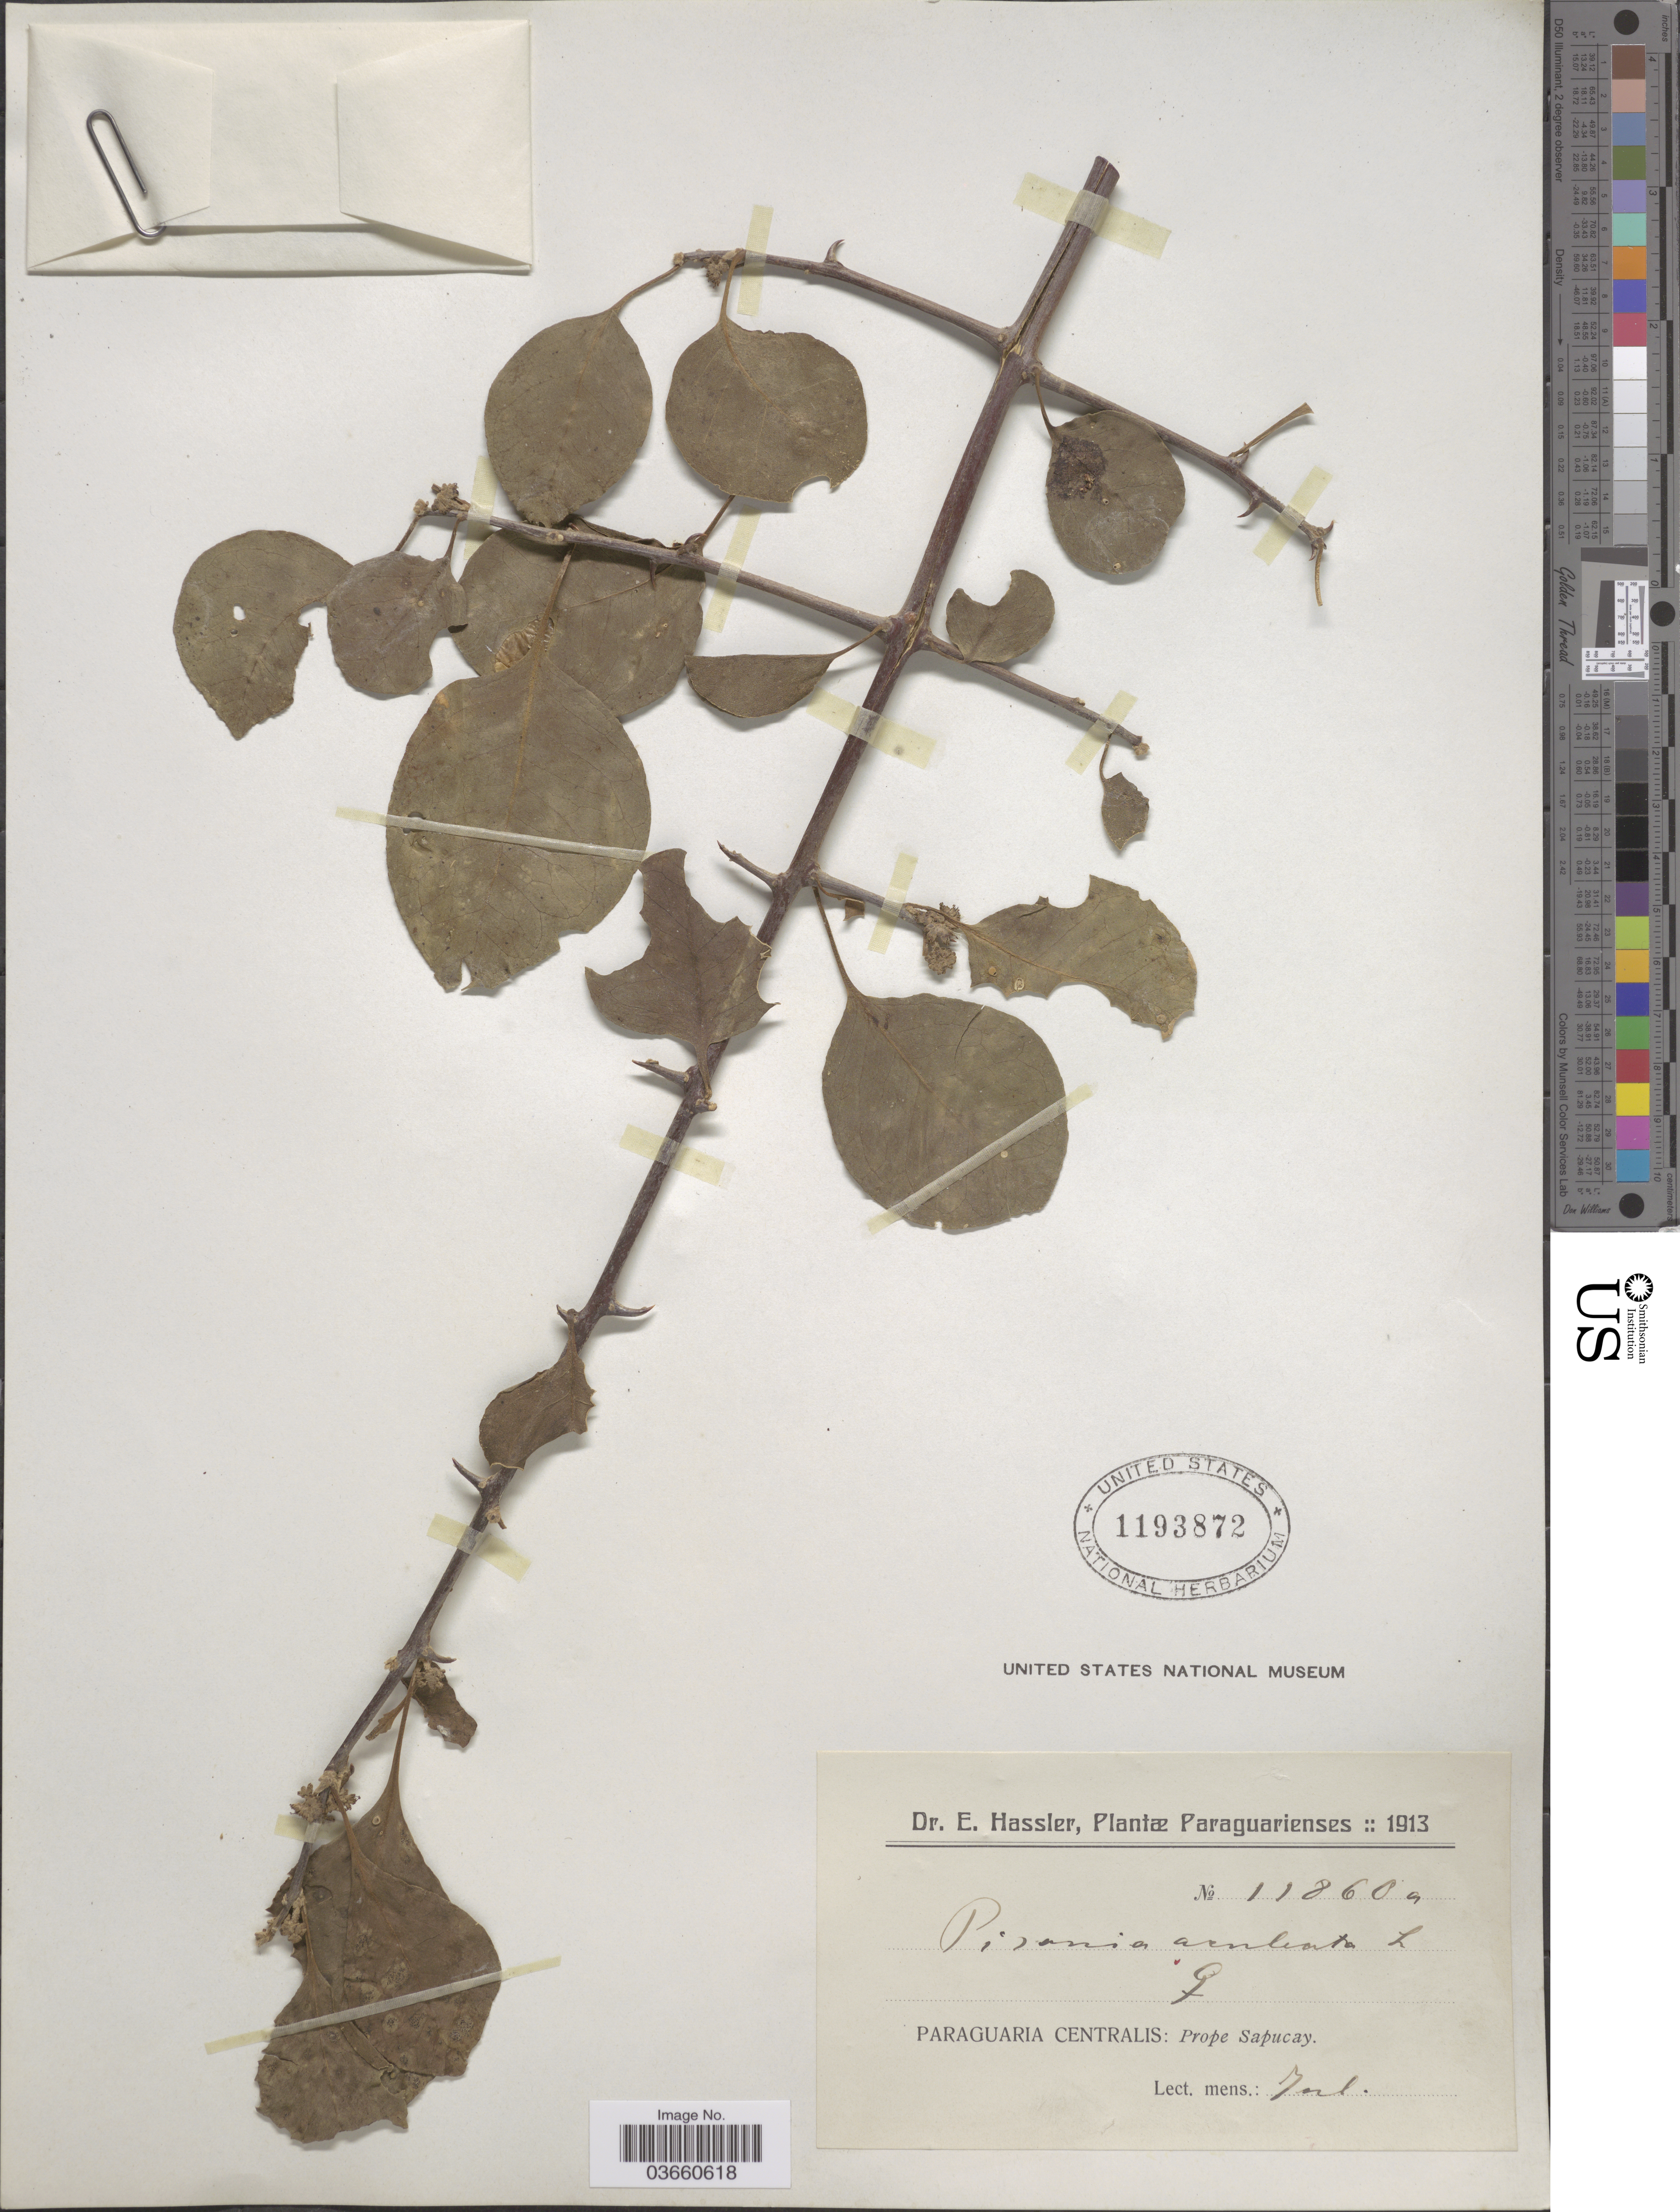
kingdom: Plantae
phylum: Tracheophyta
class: Magnoliopsida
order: Caryophyllales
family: Nyctaginaceae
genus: Pisonia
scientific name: Pisonia aculeata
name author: L.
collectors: E. Hassler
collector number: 11860a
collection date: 1913-07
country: Paraguay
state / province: Paraguari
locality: Paraguaria Centralis: Prope Sapucay.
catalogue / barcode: US 1193872